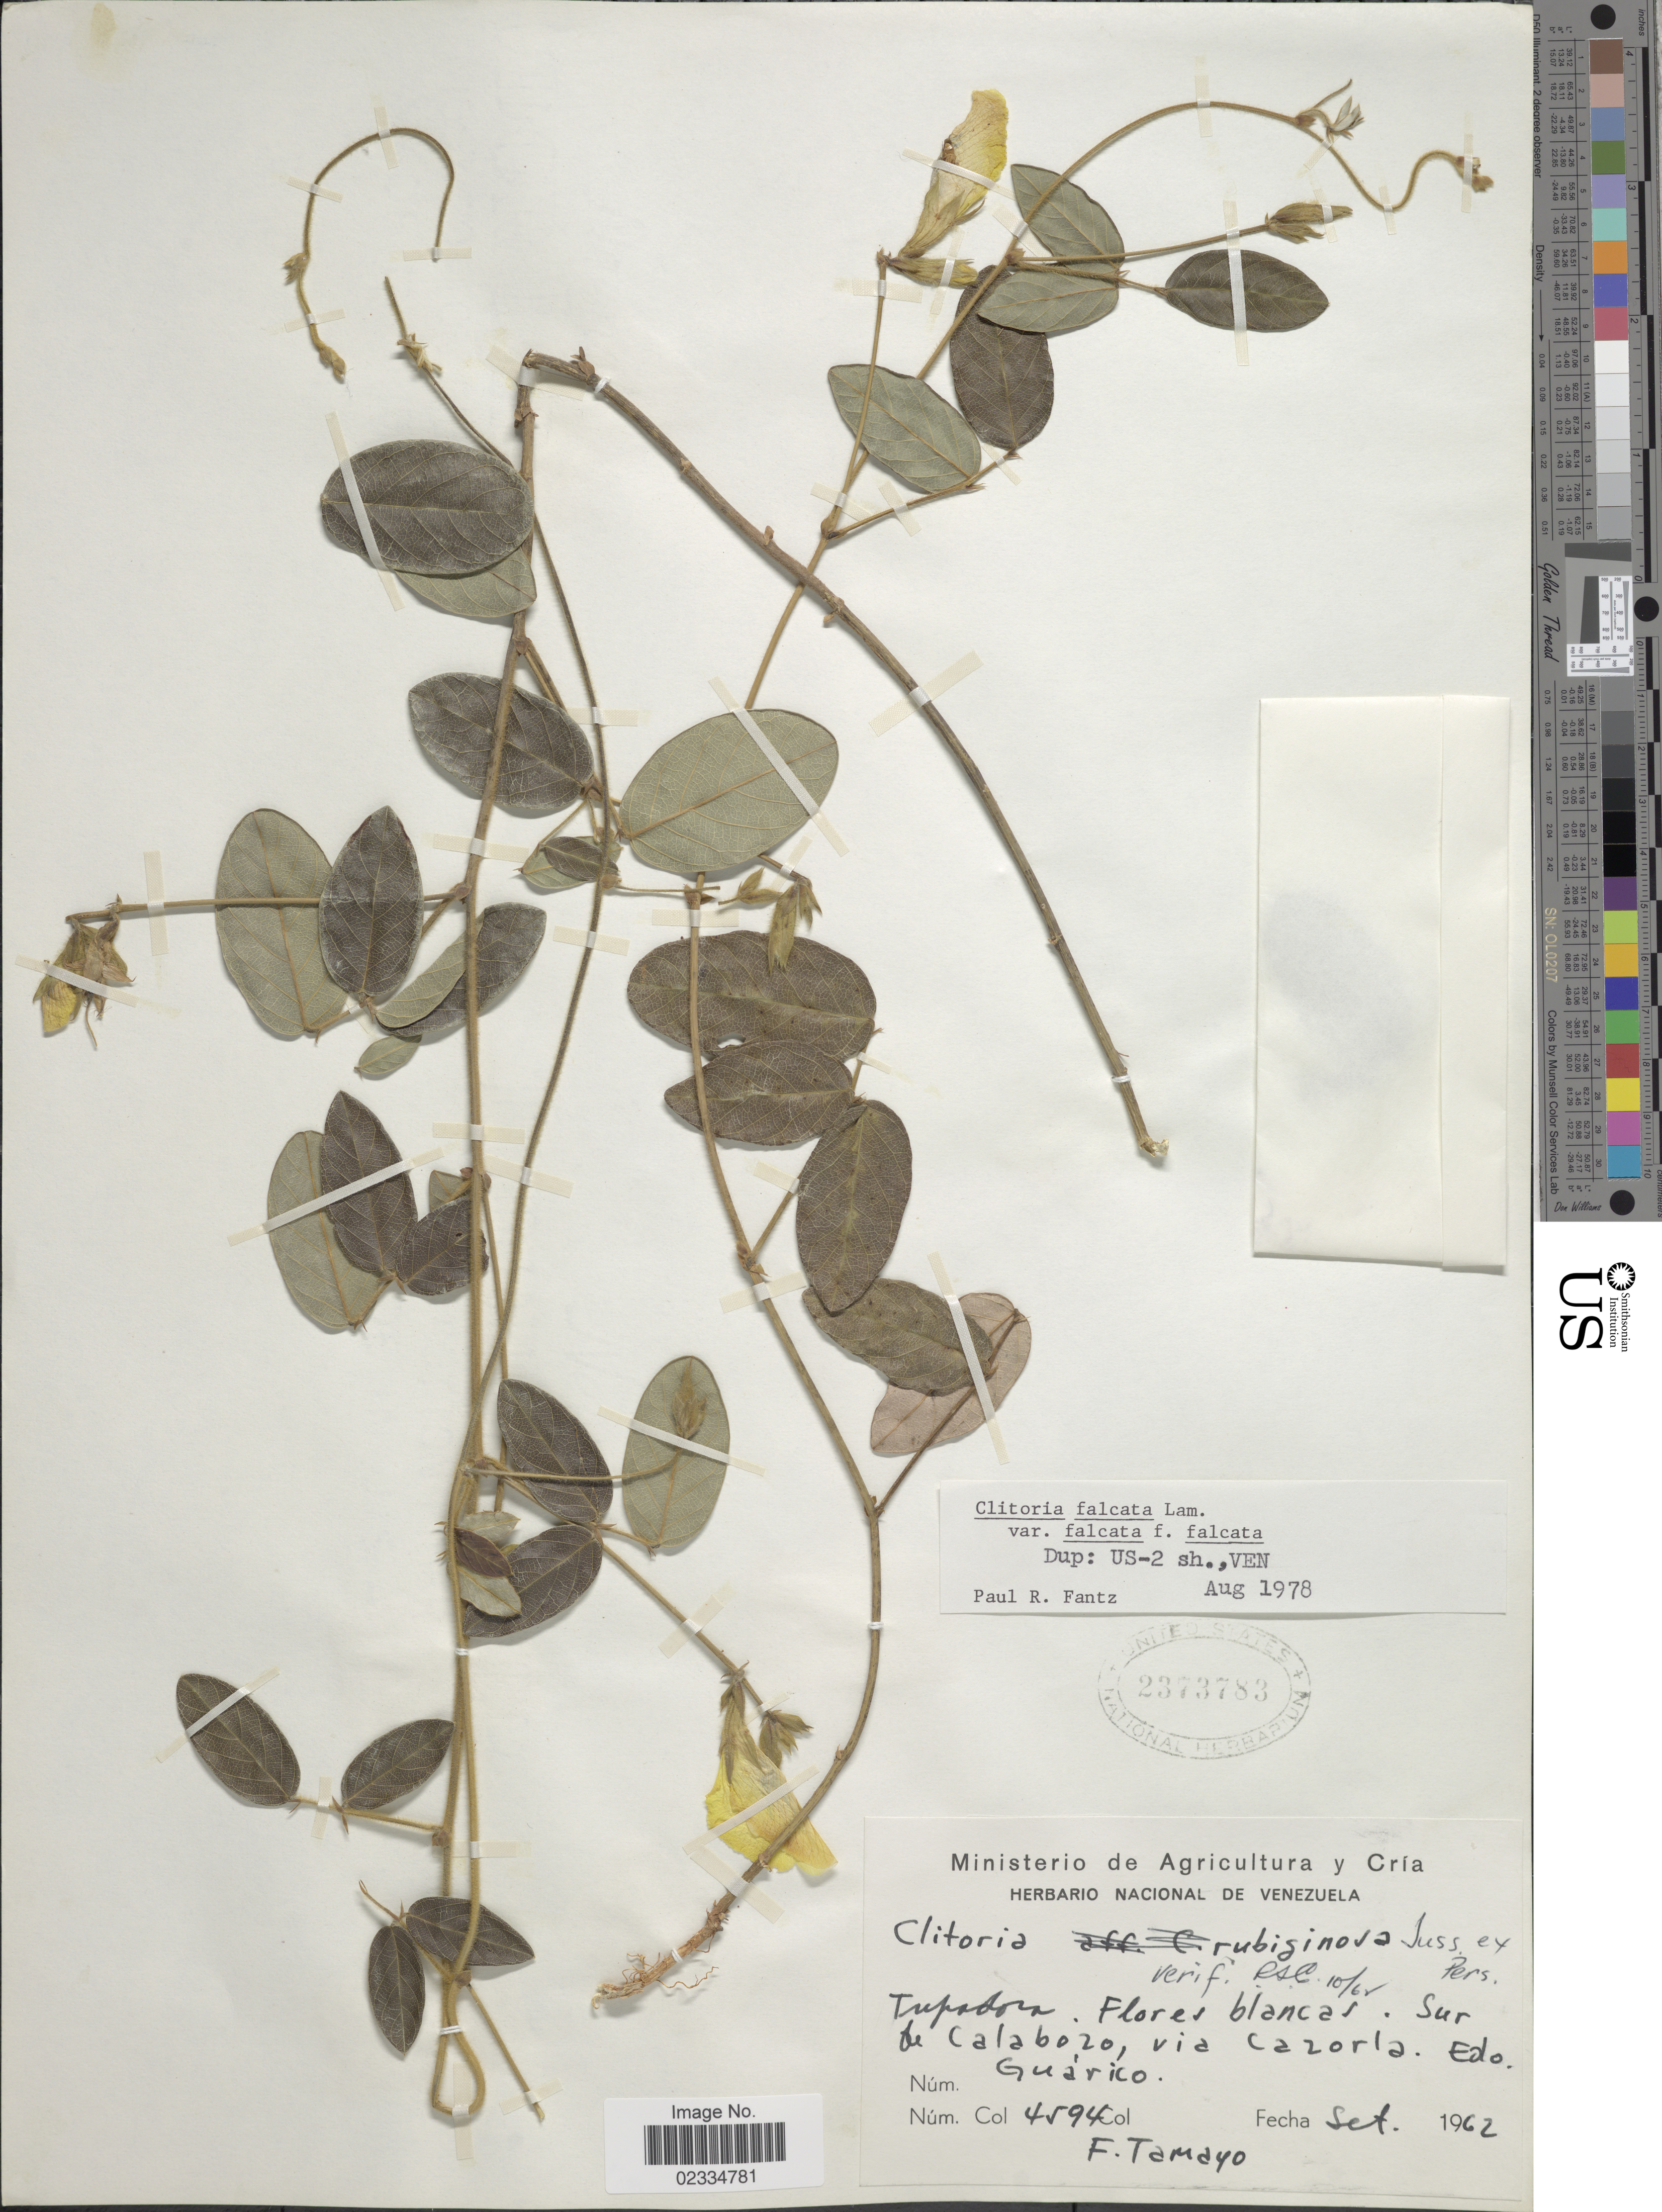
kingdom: Plantae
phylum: Tracheophyta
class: Magnoliopsida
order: Fabales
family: Fabaceae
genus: Clitoria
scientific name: Clitoria falcata var. falcata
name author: Lam.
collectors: F. Tamayo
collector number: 4594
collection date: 1962-09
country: Venezuela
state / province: Guárico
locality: Sur de Calabozo, via Cazorla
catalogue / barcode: US 2373783